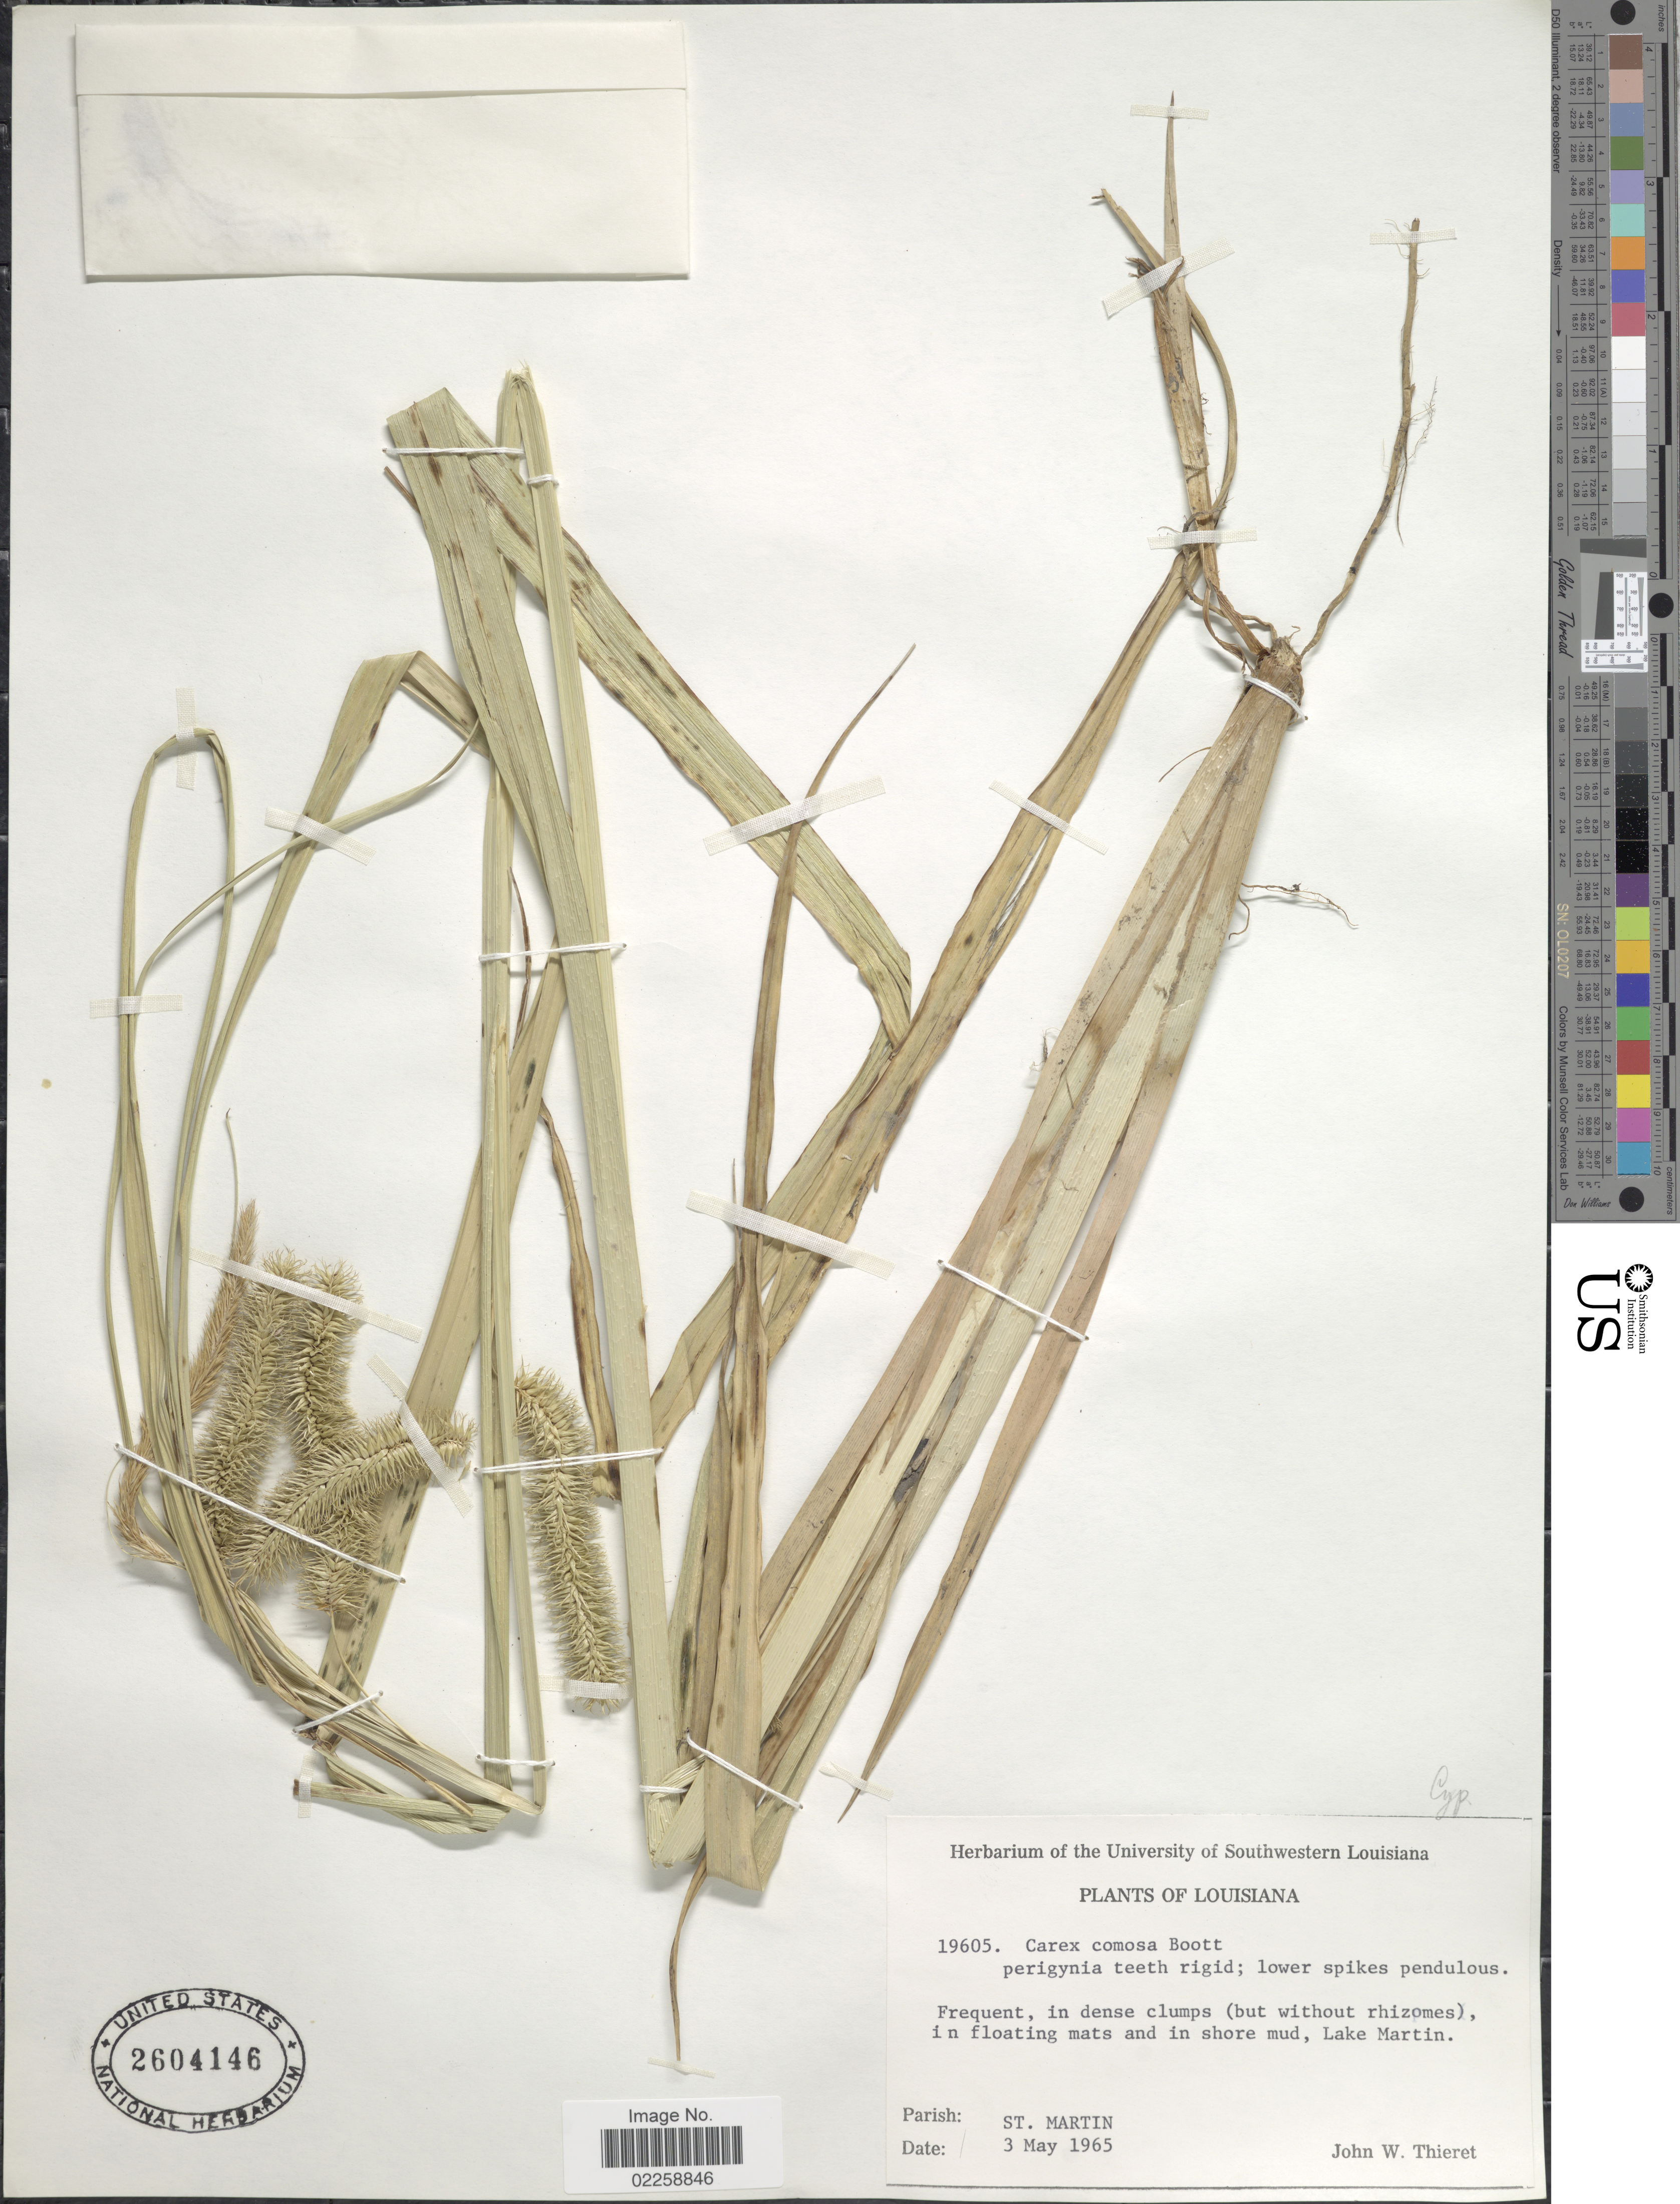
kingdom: Plantae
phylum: Tracheophyta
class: Liliopsida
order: Poales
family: Cyperaceae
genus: Carex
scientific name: Carex comosa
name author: Boott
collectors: J. W. Thieret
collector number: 19605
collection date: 1965-05-03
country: United States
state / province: Louisiana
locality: Lake Martin, Parish: St. Martin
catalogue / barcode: US 2604146